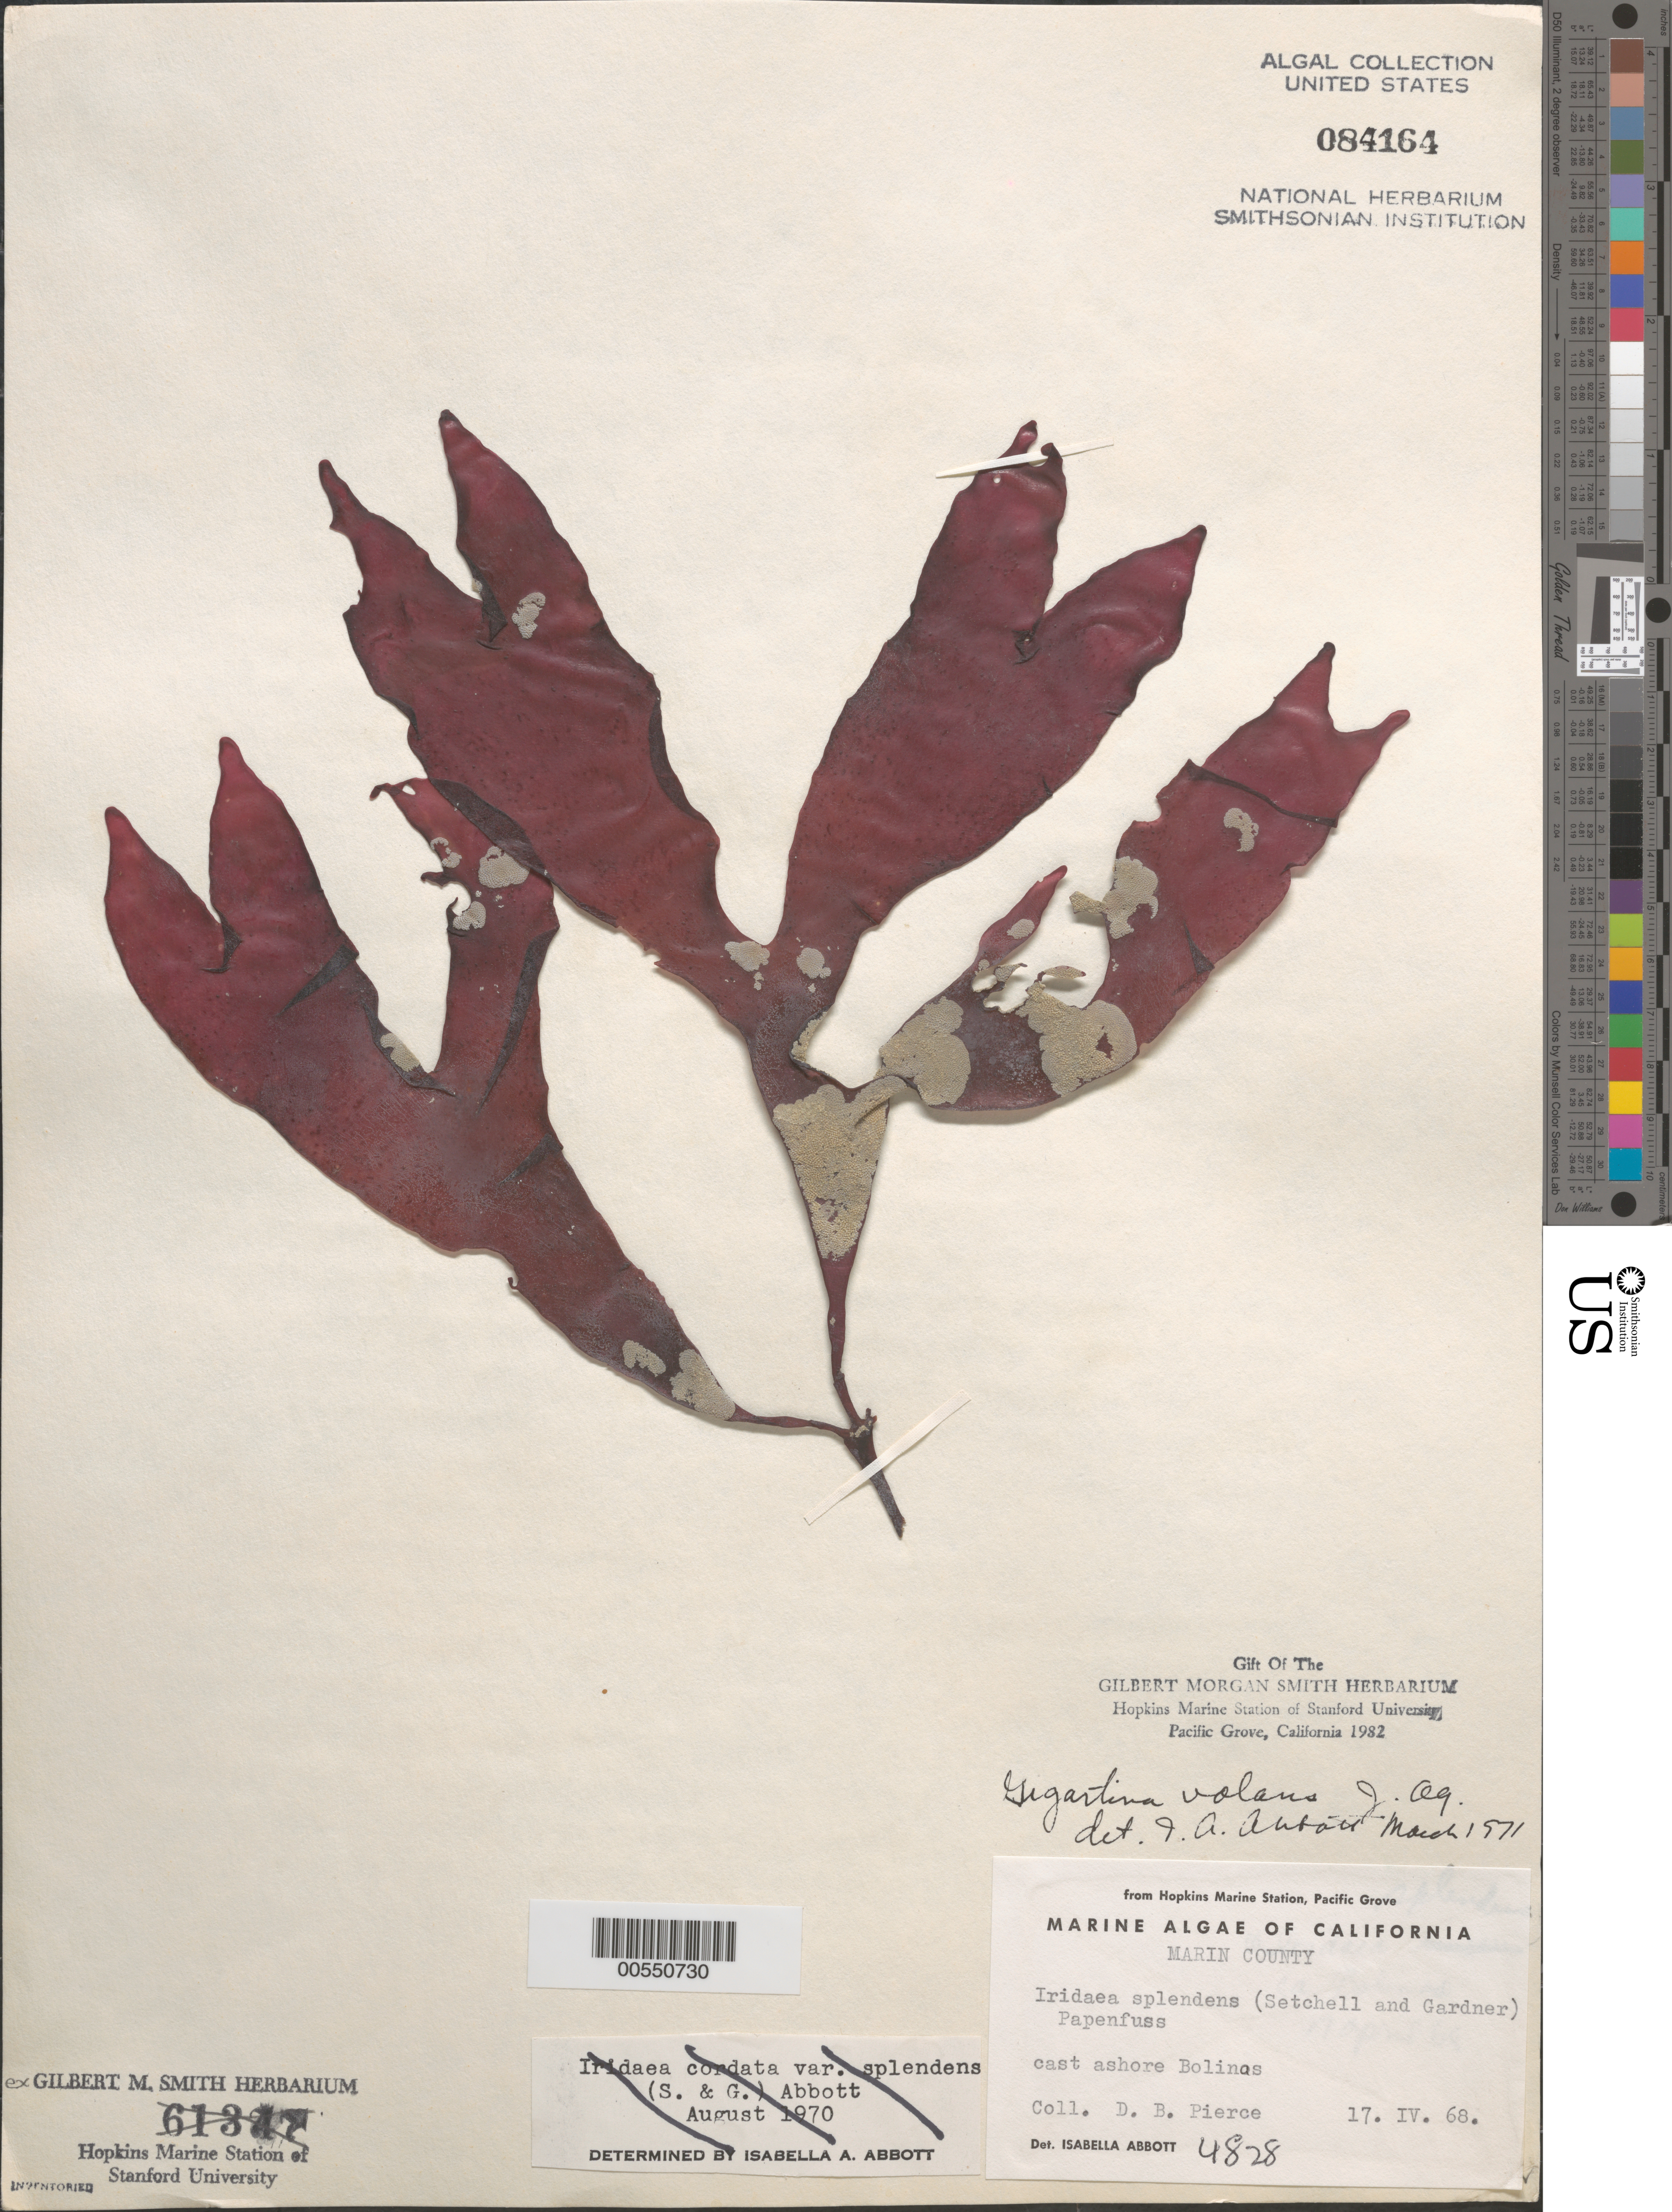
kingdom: Plantae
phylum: Rhodophyta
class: Florideophyceae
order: Gigartinales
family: Gigartinaceae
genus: Mazzaella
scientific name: Mazzaella volans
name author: (C. Agardh) Fredericq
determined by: Algae name updating Project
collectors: D. Pierce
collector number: IAA 4828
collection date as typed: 17 Apr 1968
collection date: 1968-04-17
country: United States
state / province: California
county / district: Marin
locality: Bolinas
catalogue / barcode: US 84164